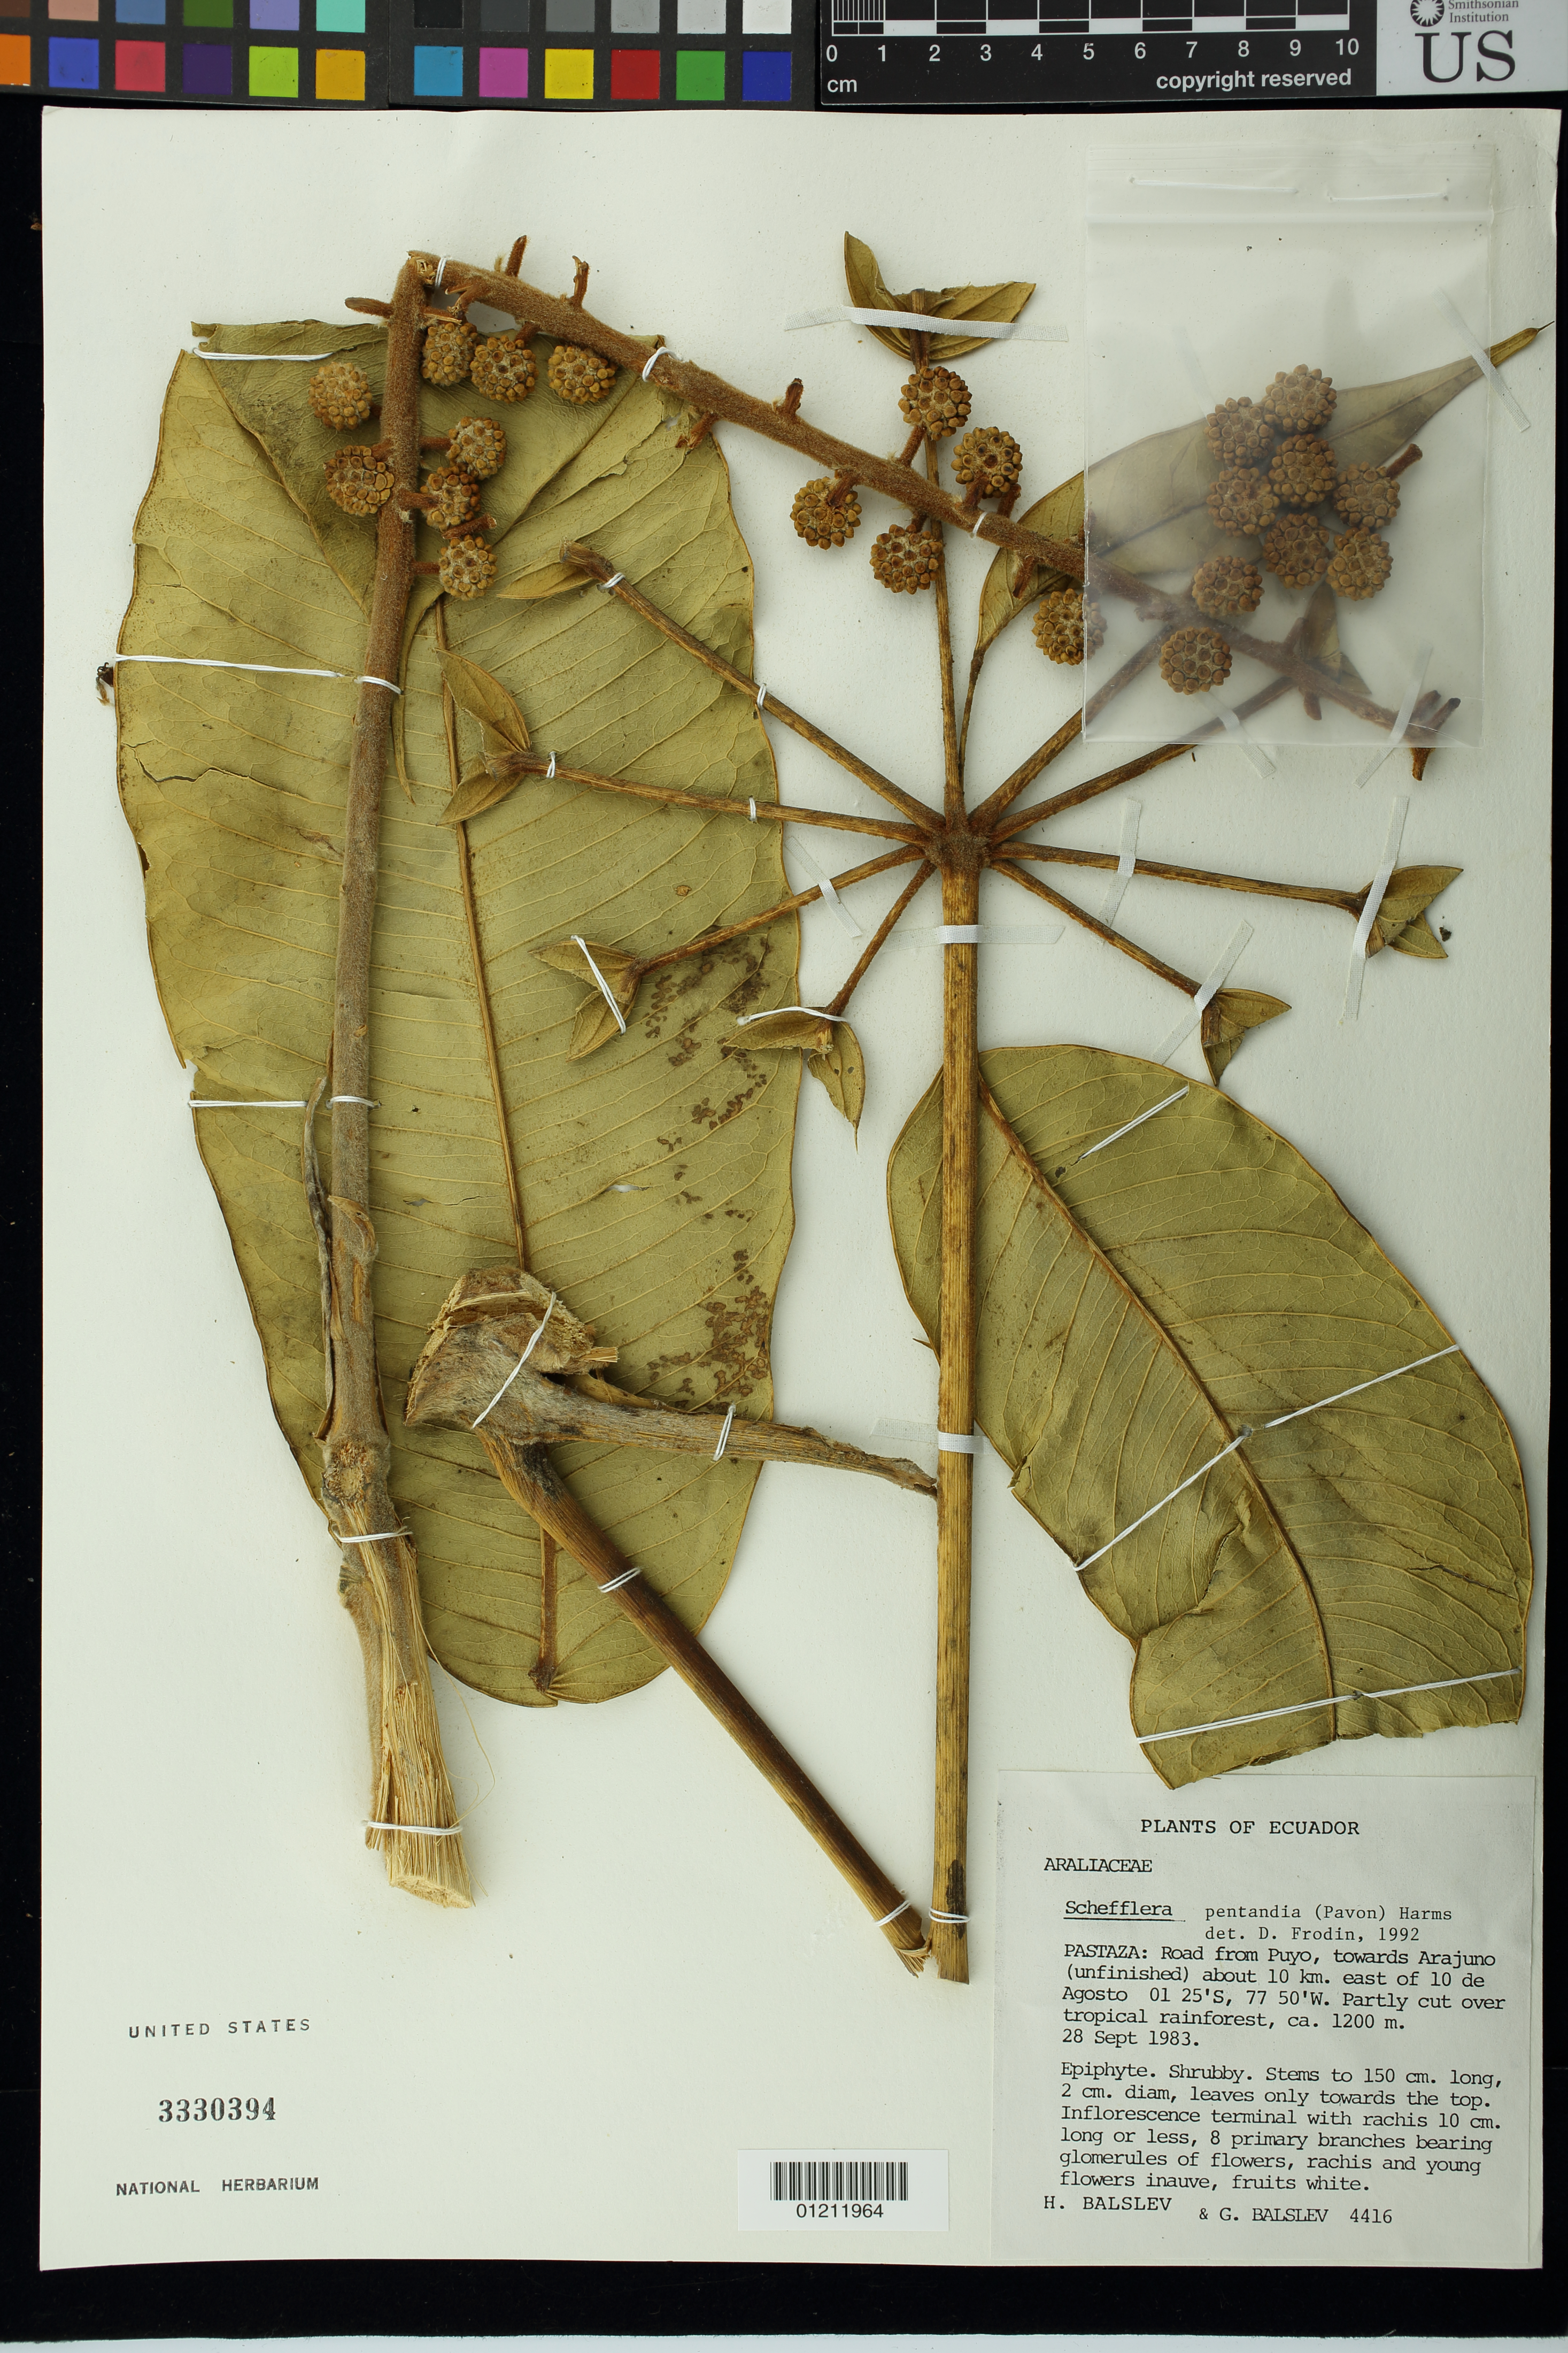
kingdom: Plantae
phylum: Tracheophyta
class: Magnoliopsida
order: Apiales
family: Araliaceae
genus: Schefflera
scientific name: Schefflera pentandra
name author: (Ruiz & Pav.) Harms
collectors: H. Balslev & G. Balslev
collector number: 4416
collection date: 1983-09-28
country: Ecuador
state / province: Pastaza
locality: Pastaza: Road from Puyo, towards Arajuno (unfinished) about 10 km. east of 10 de Agosto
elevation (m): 1200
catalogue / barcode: US 3330394